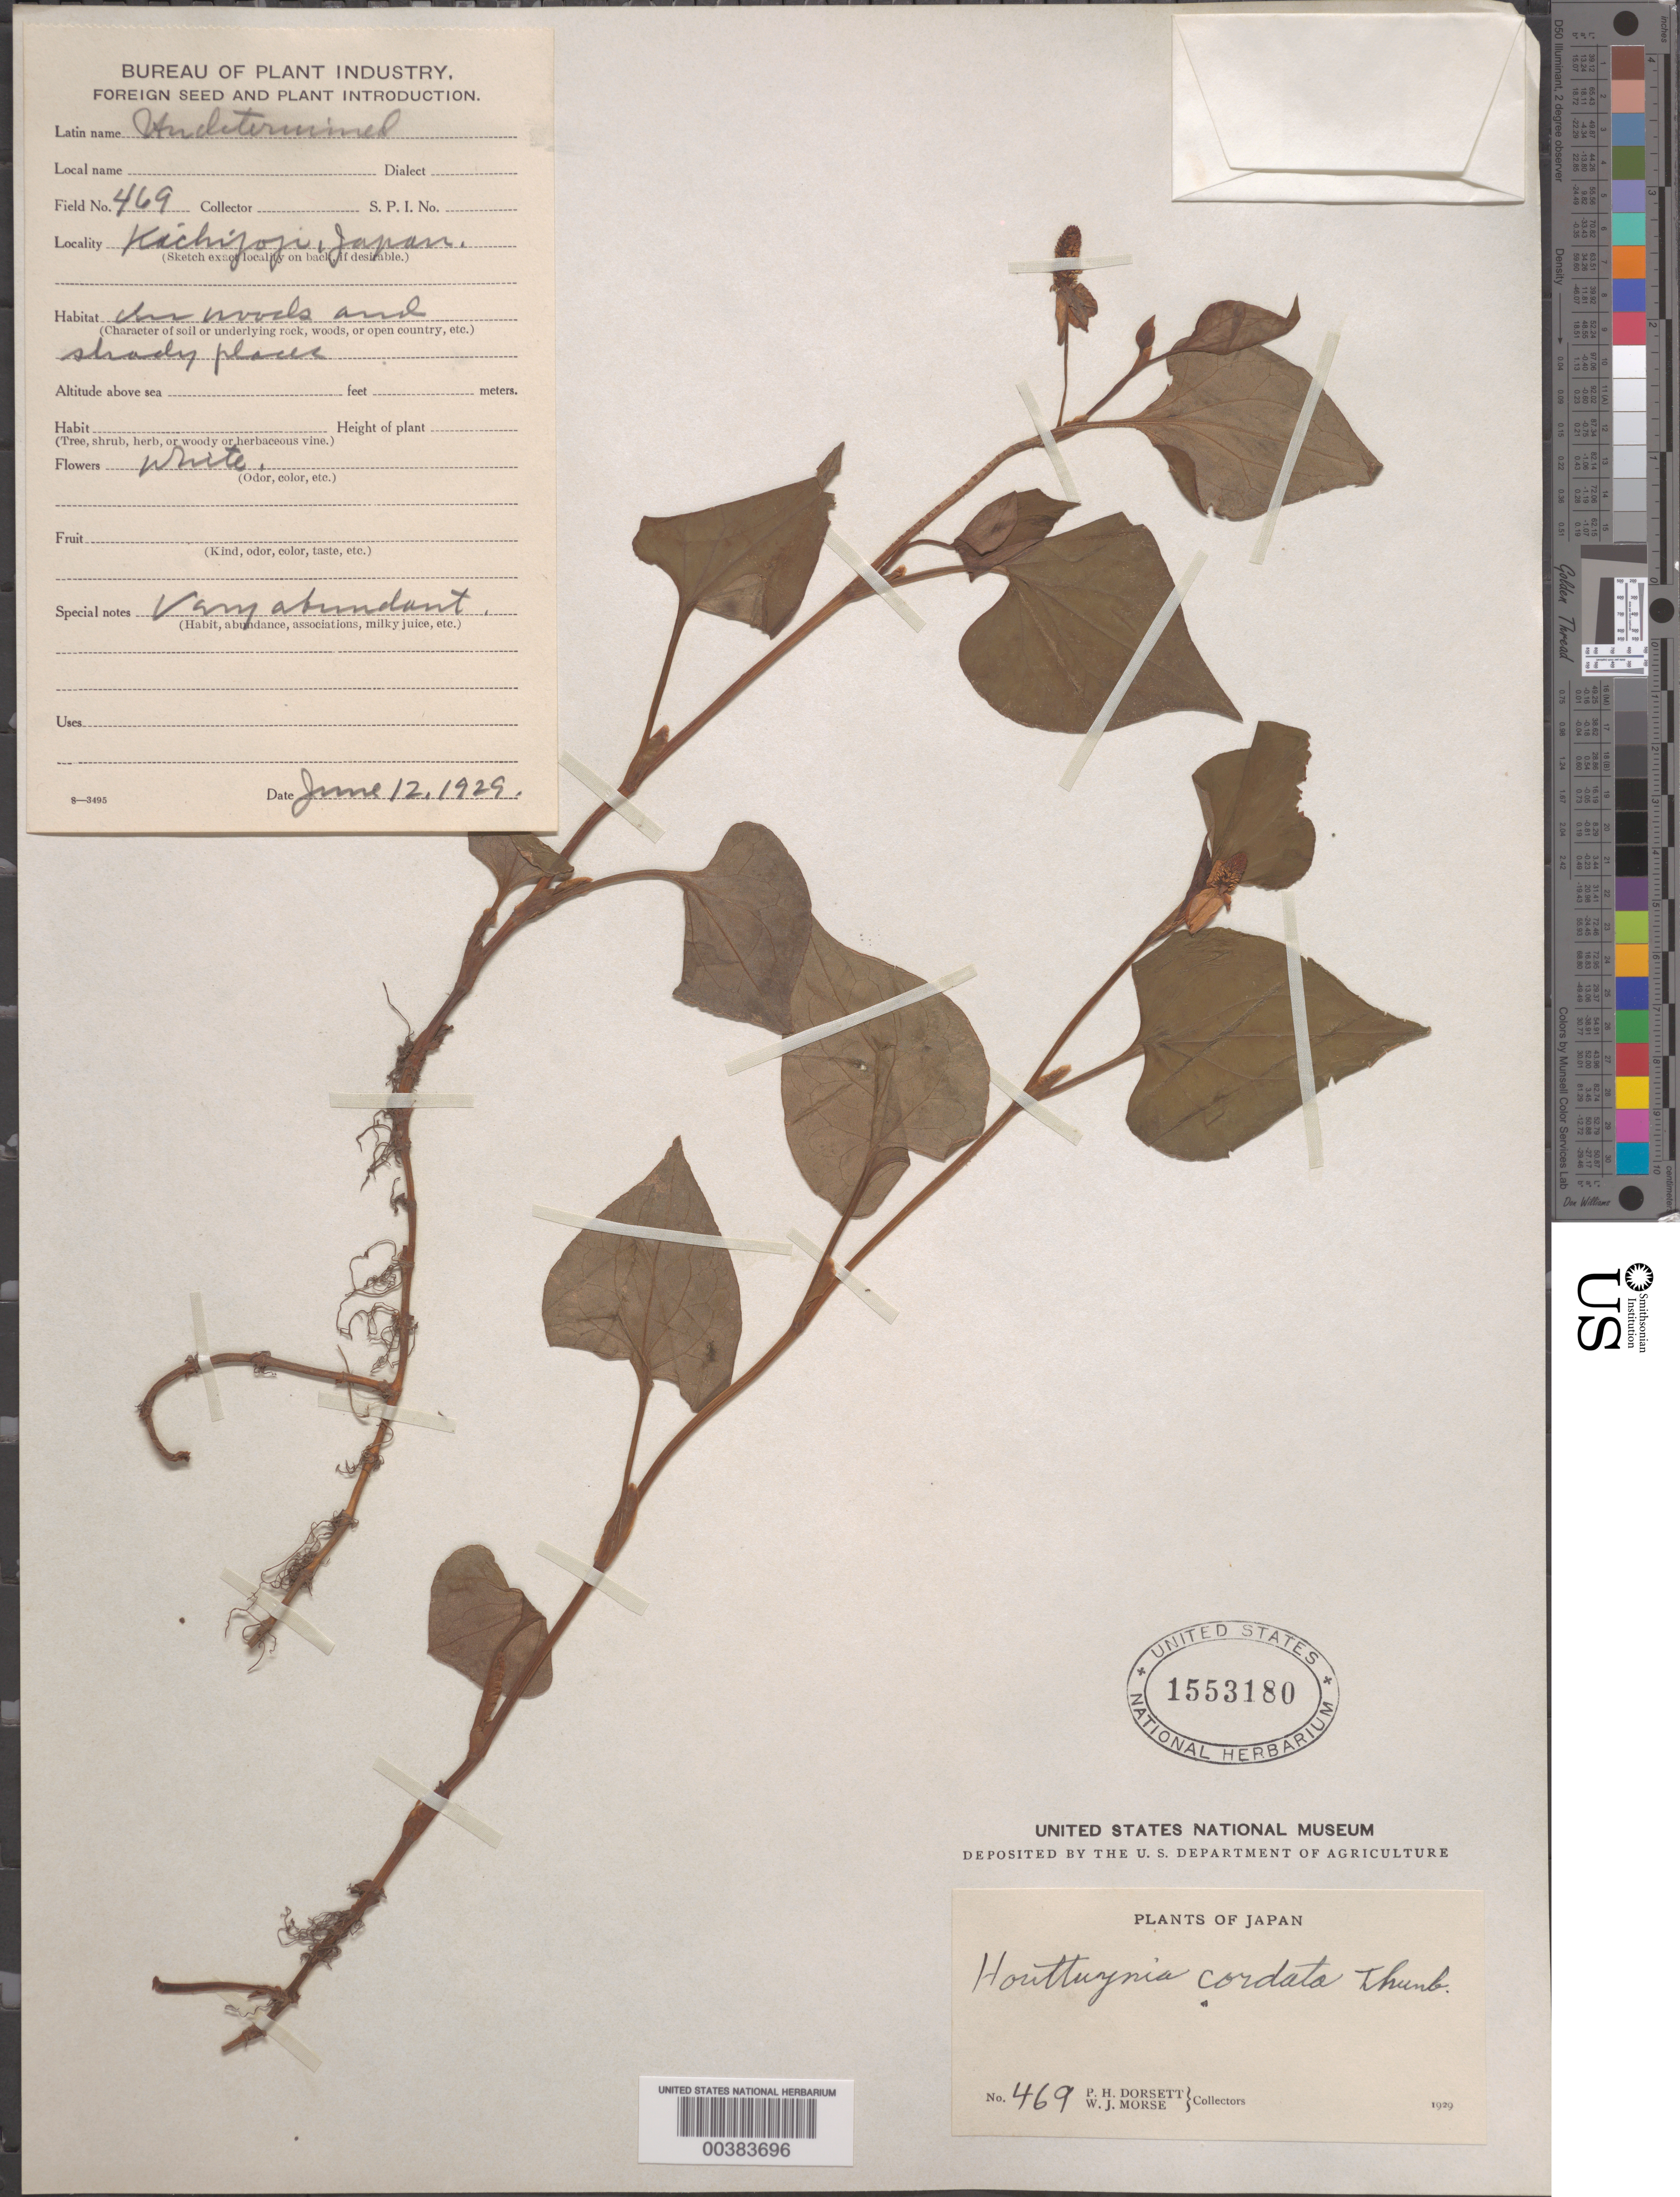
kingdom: Plantae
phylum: Tracheophyta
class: Magnoliopsida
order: Piperales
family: Saururaceae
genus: Houttuynia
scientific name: Houttuynia cordata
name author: Thunb.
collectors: P. H. Dorsett & W. J. Morse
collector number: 469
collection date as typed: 12 Jun 1929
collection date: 1929-06-12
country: Japan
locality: Kichijoji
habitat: Woods and shady places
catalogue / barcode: US 1553180